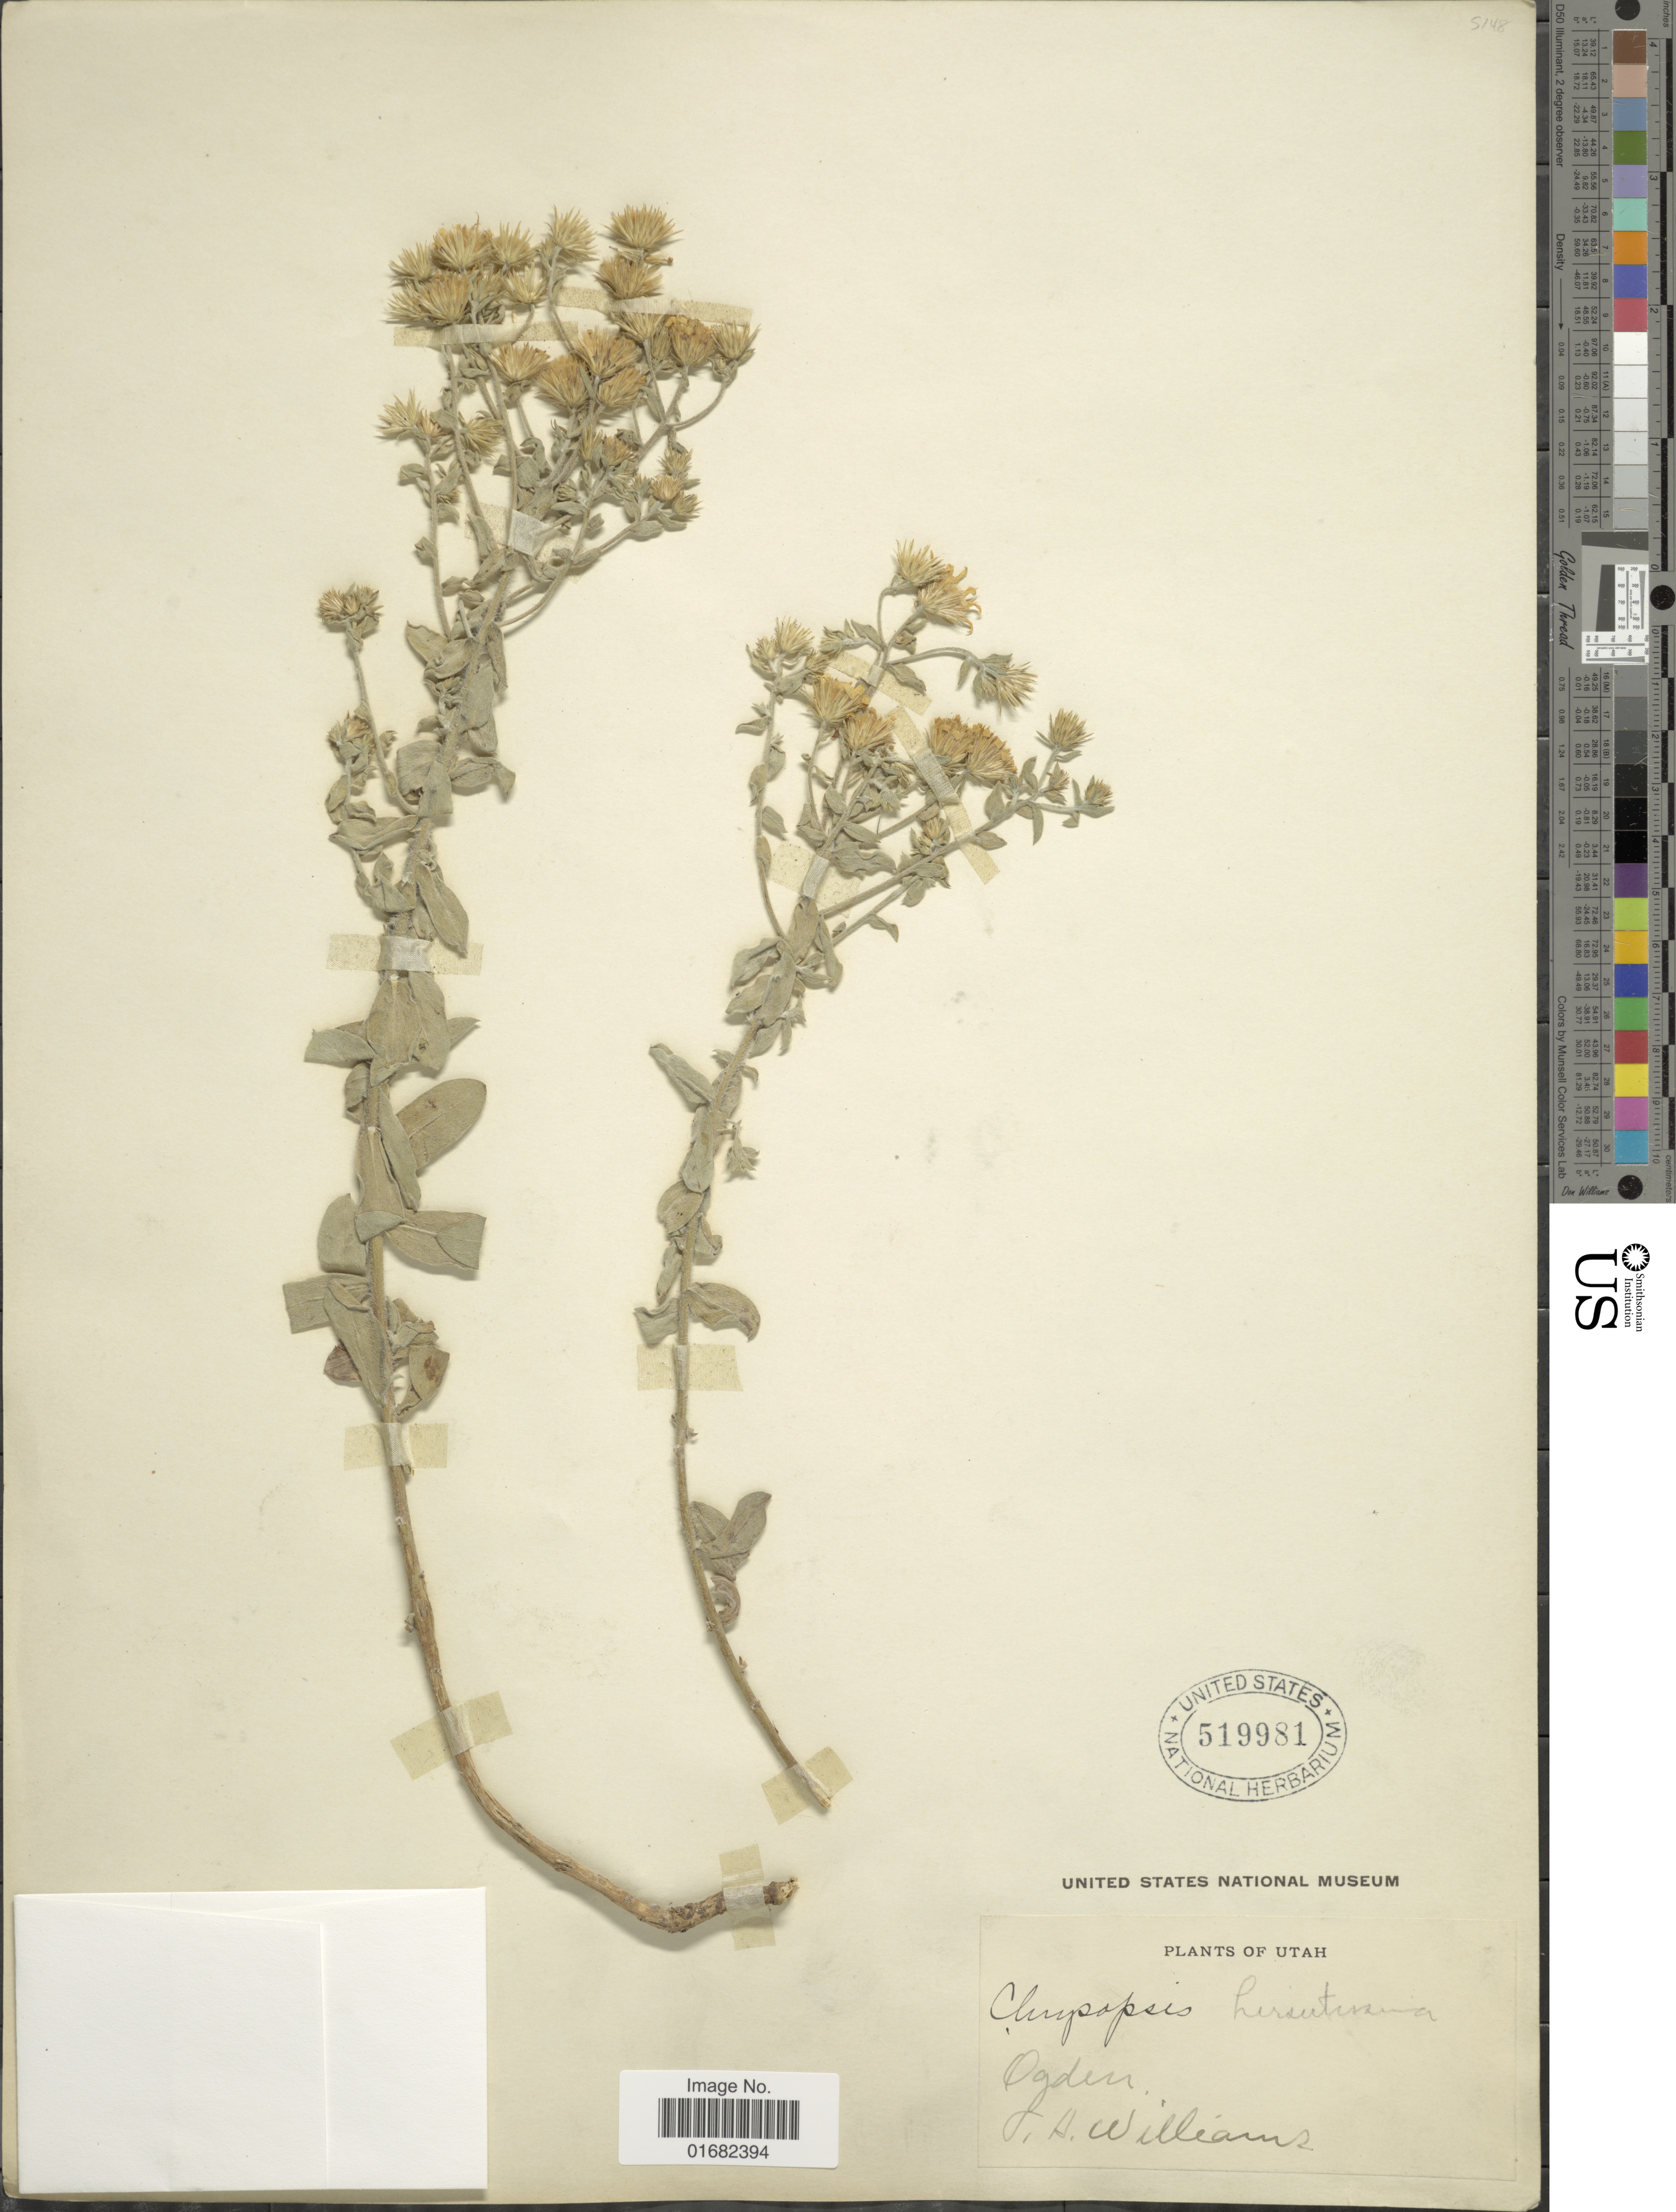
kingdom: Plantae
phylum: Tracheophyta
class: Magnoliopsida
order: Asterales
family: Asteraceae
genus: Heterotheca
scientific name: Heterotheca hirsutissima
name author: Greene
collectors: T. Williams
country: United States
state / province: Utah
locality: Ogden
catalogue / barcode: US 519981